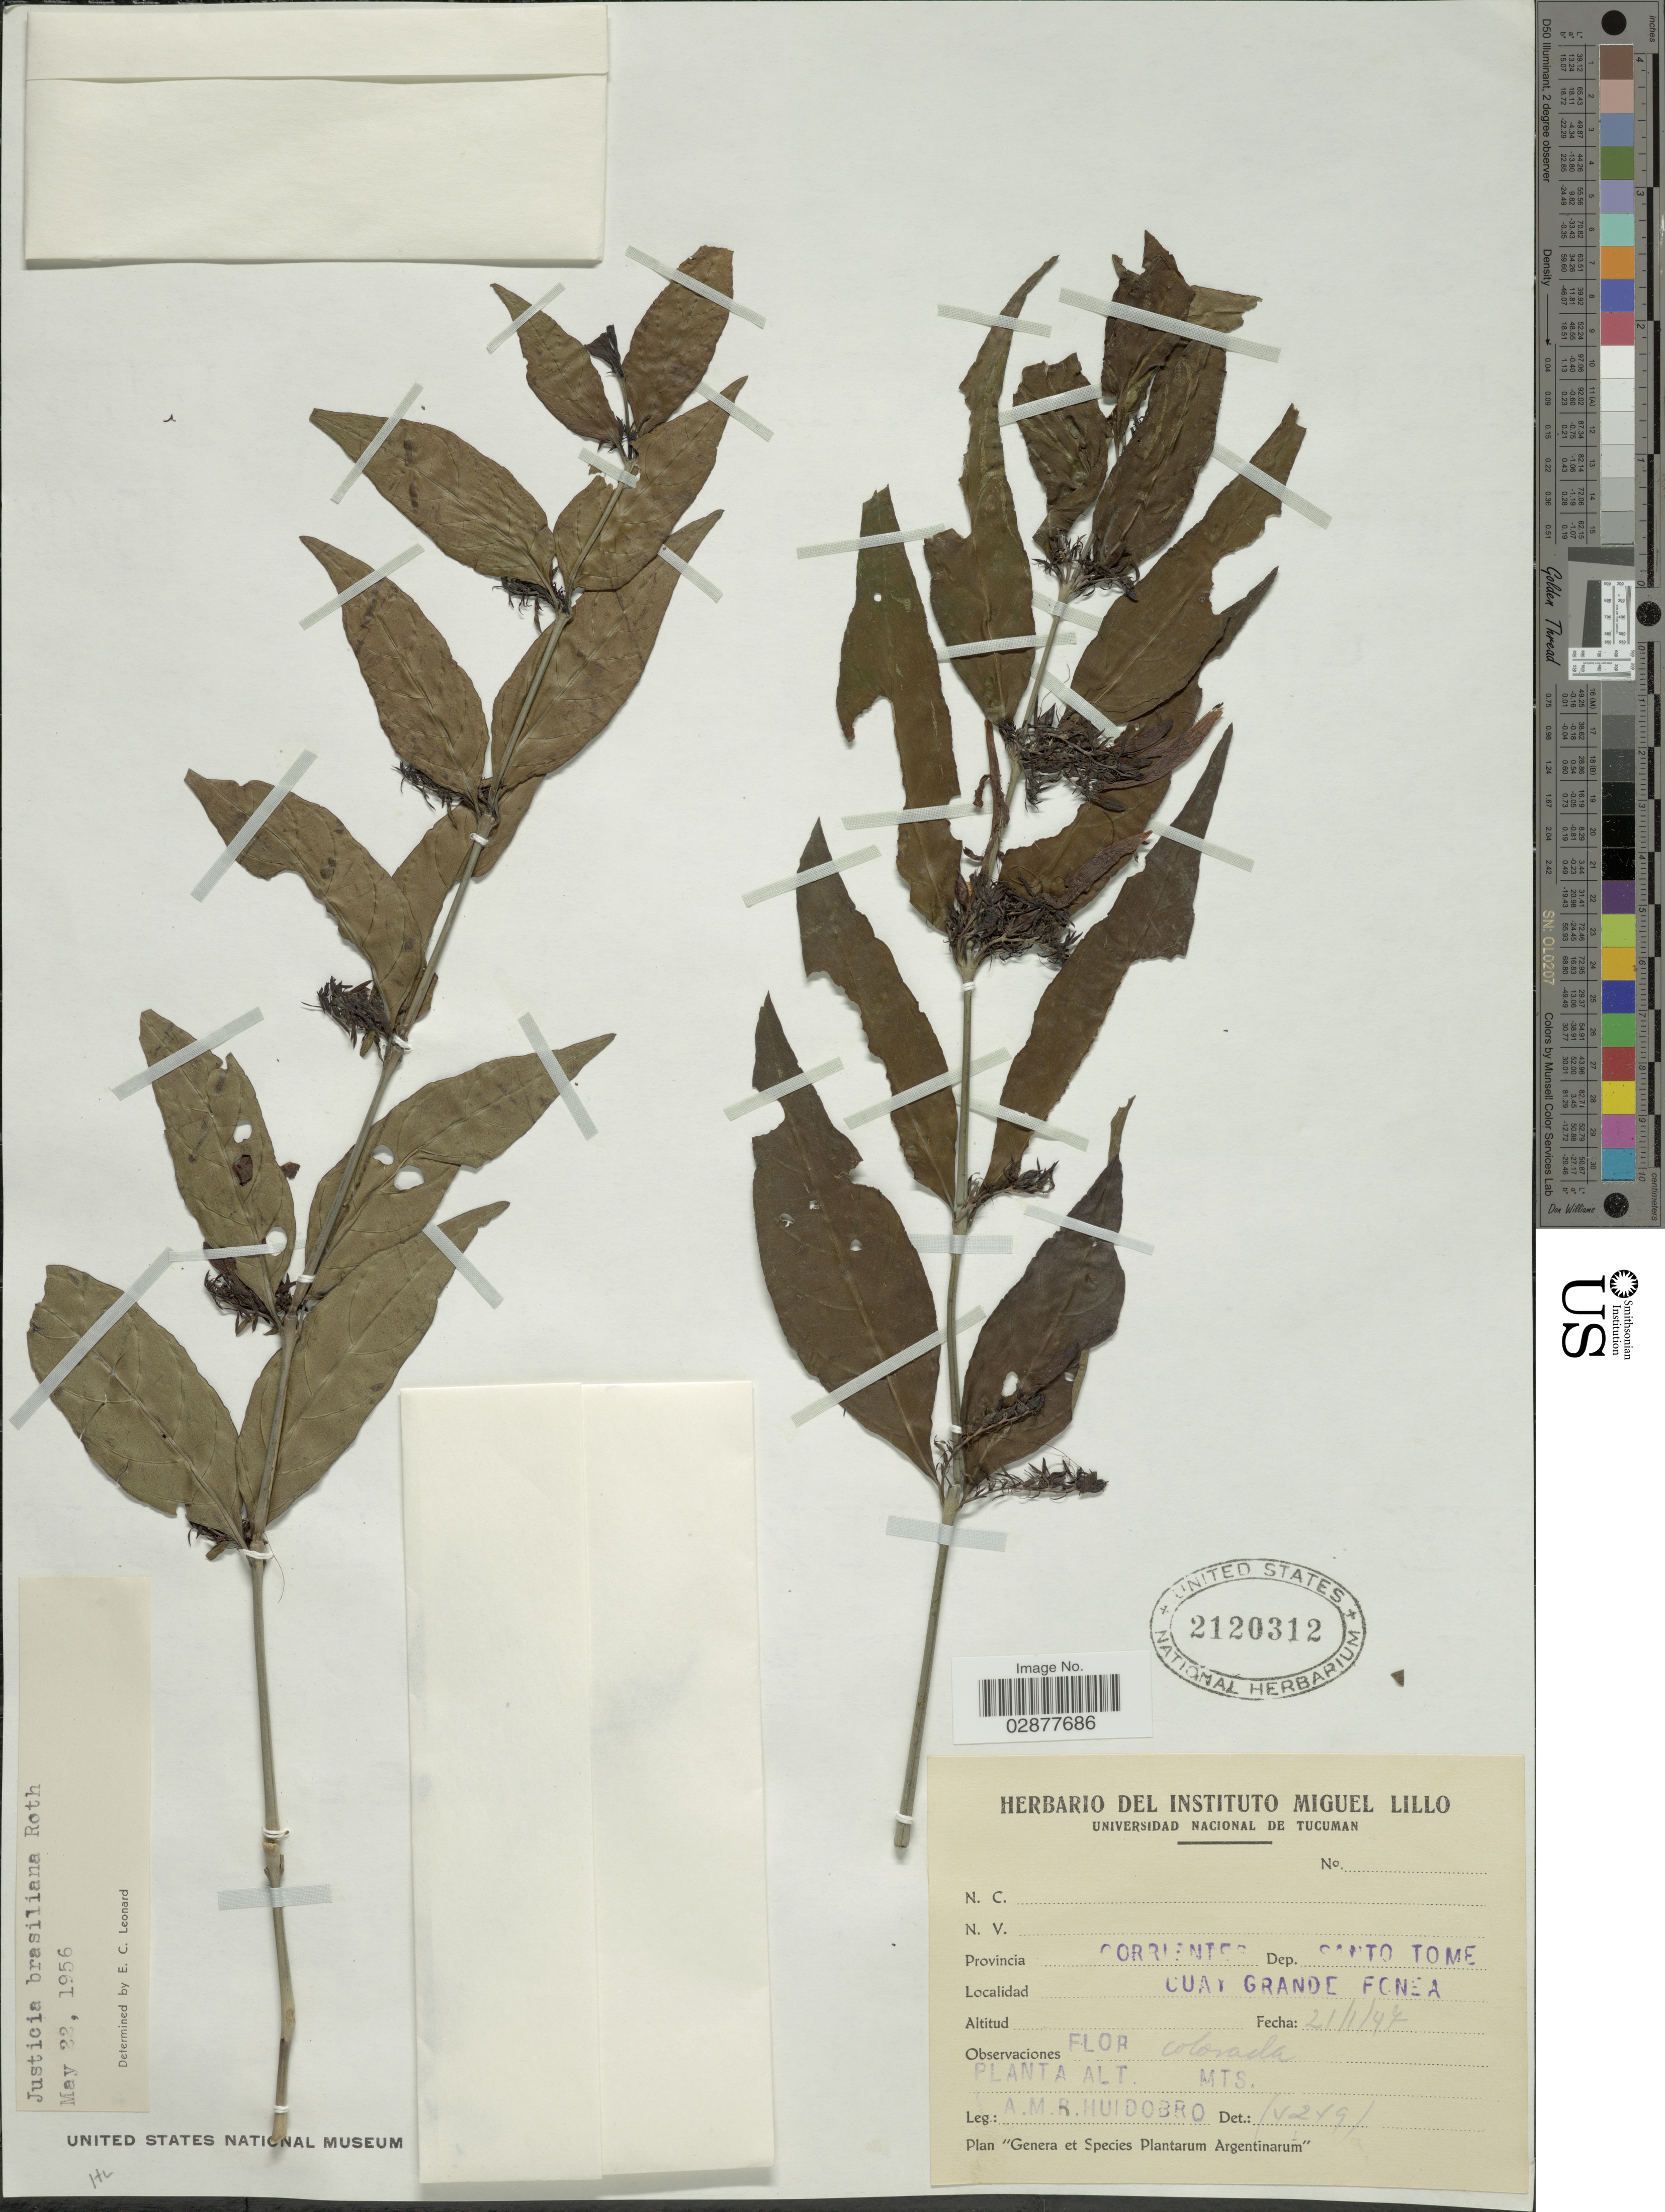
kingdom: Plantae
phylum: Tracheophyta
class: Magnoliopsida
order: Lamiales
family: Acanthaceae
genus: Justicia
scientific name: Justicia brasiliana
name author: Roth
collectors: A. M. R. Huidobro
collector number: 4249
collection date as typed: Transcribed d/m/y: 21/1/47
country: Argentina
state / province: Corrientes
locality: Dep. Santo Tome. Cuay Grande Fonea.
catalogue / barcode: US 2120312